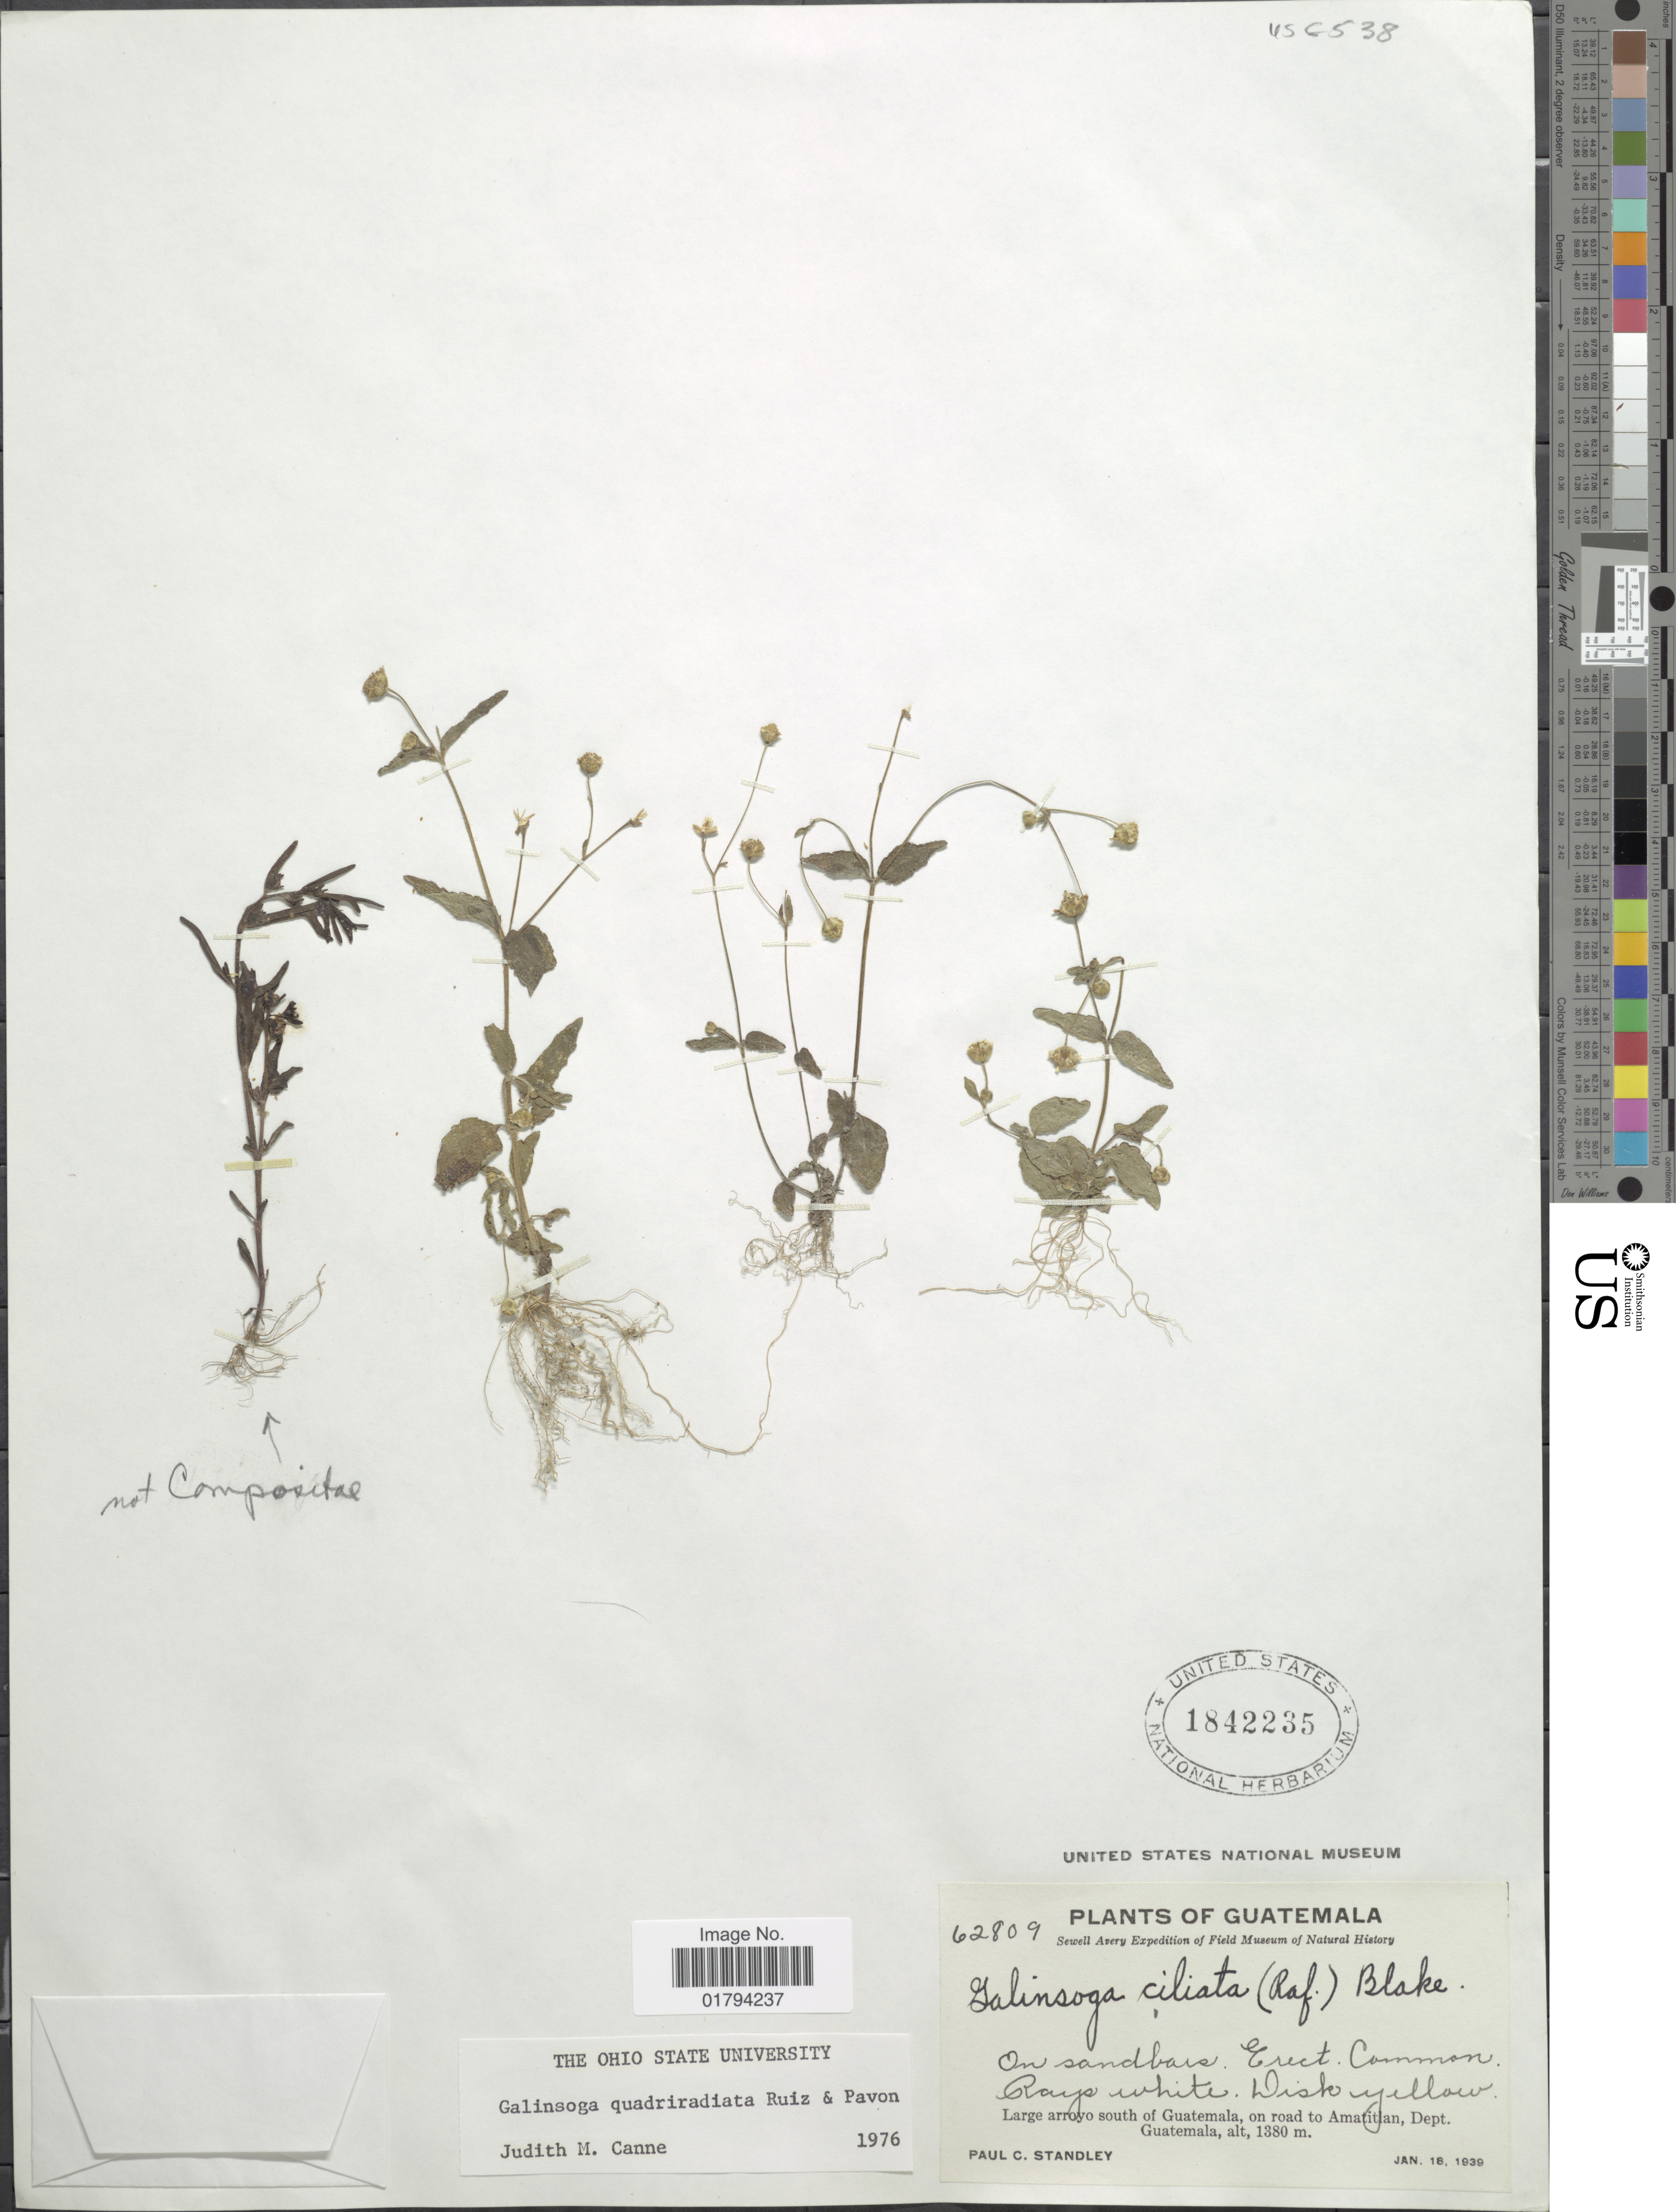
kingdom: Plantae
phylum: Tracheophyta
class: Magnoliopsida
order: Asterales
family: Asteraceae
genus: Galinsoga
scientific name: Galinsoga quadriradiata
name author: Ruiz & Pav.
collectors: P. C. Standley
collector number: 62809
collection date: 1939-01-18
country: Guatemala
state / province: Guatemala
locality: On sandbars, large arroyo south of Guatemala, on road to Amatitlan.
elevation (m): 1380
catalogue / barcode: US 1842235